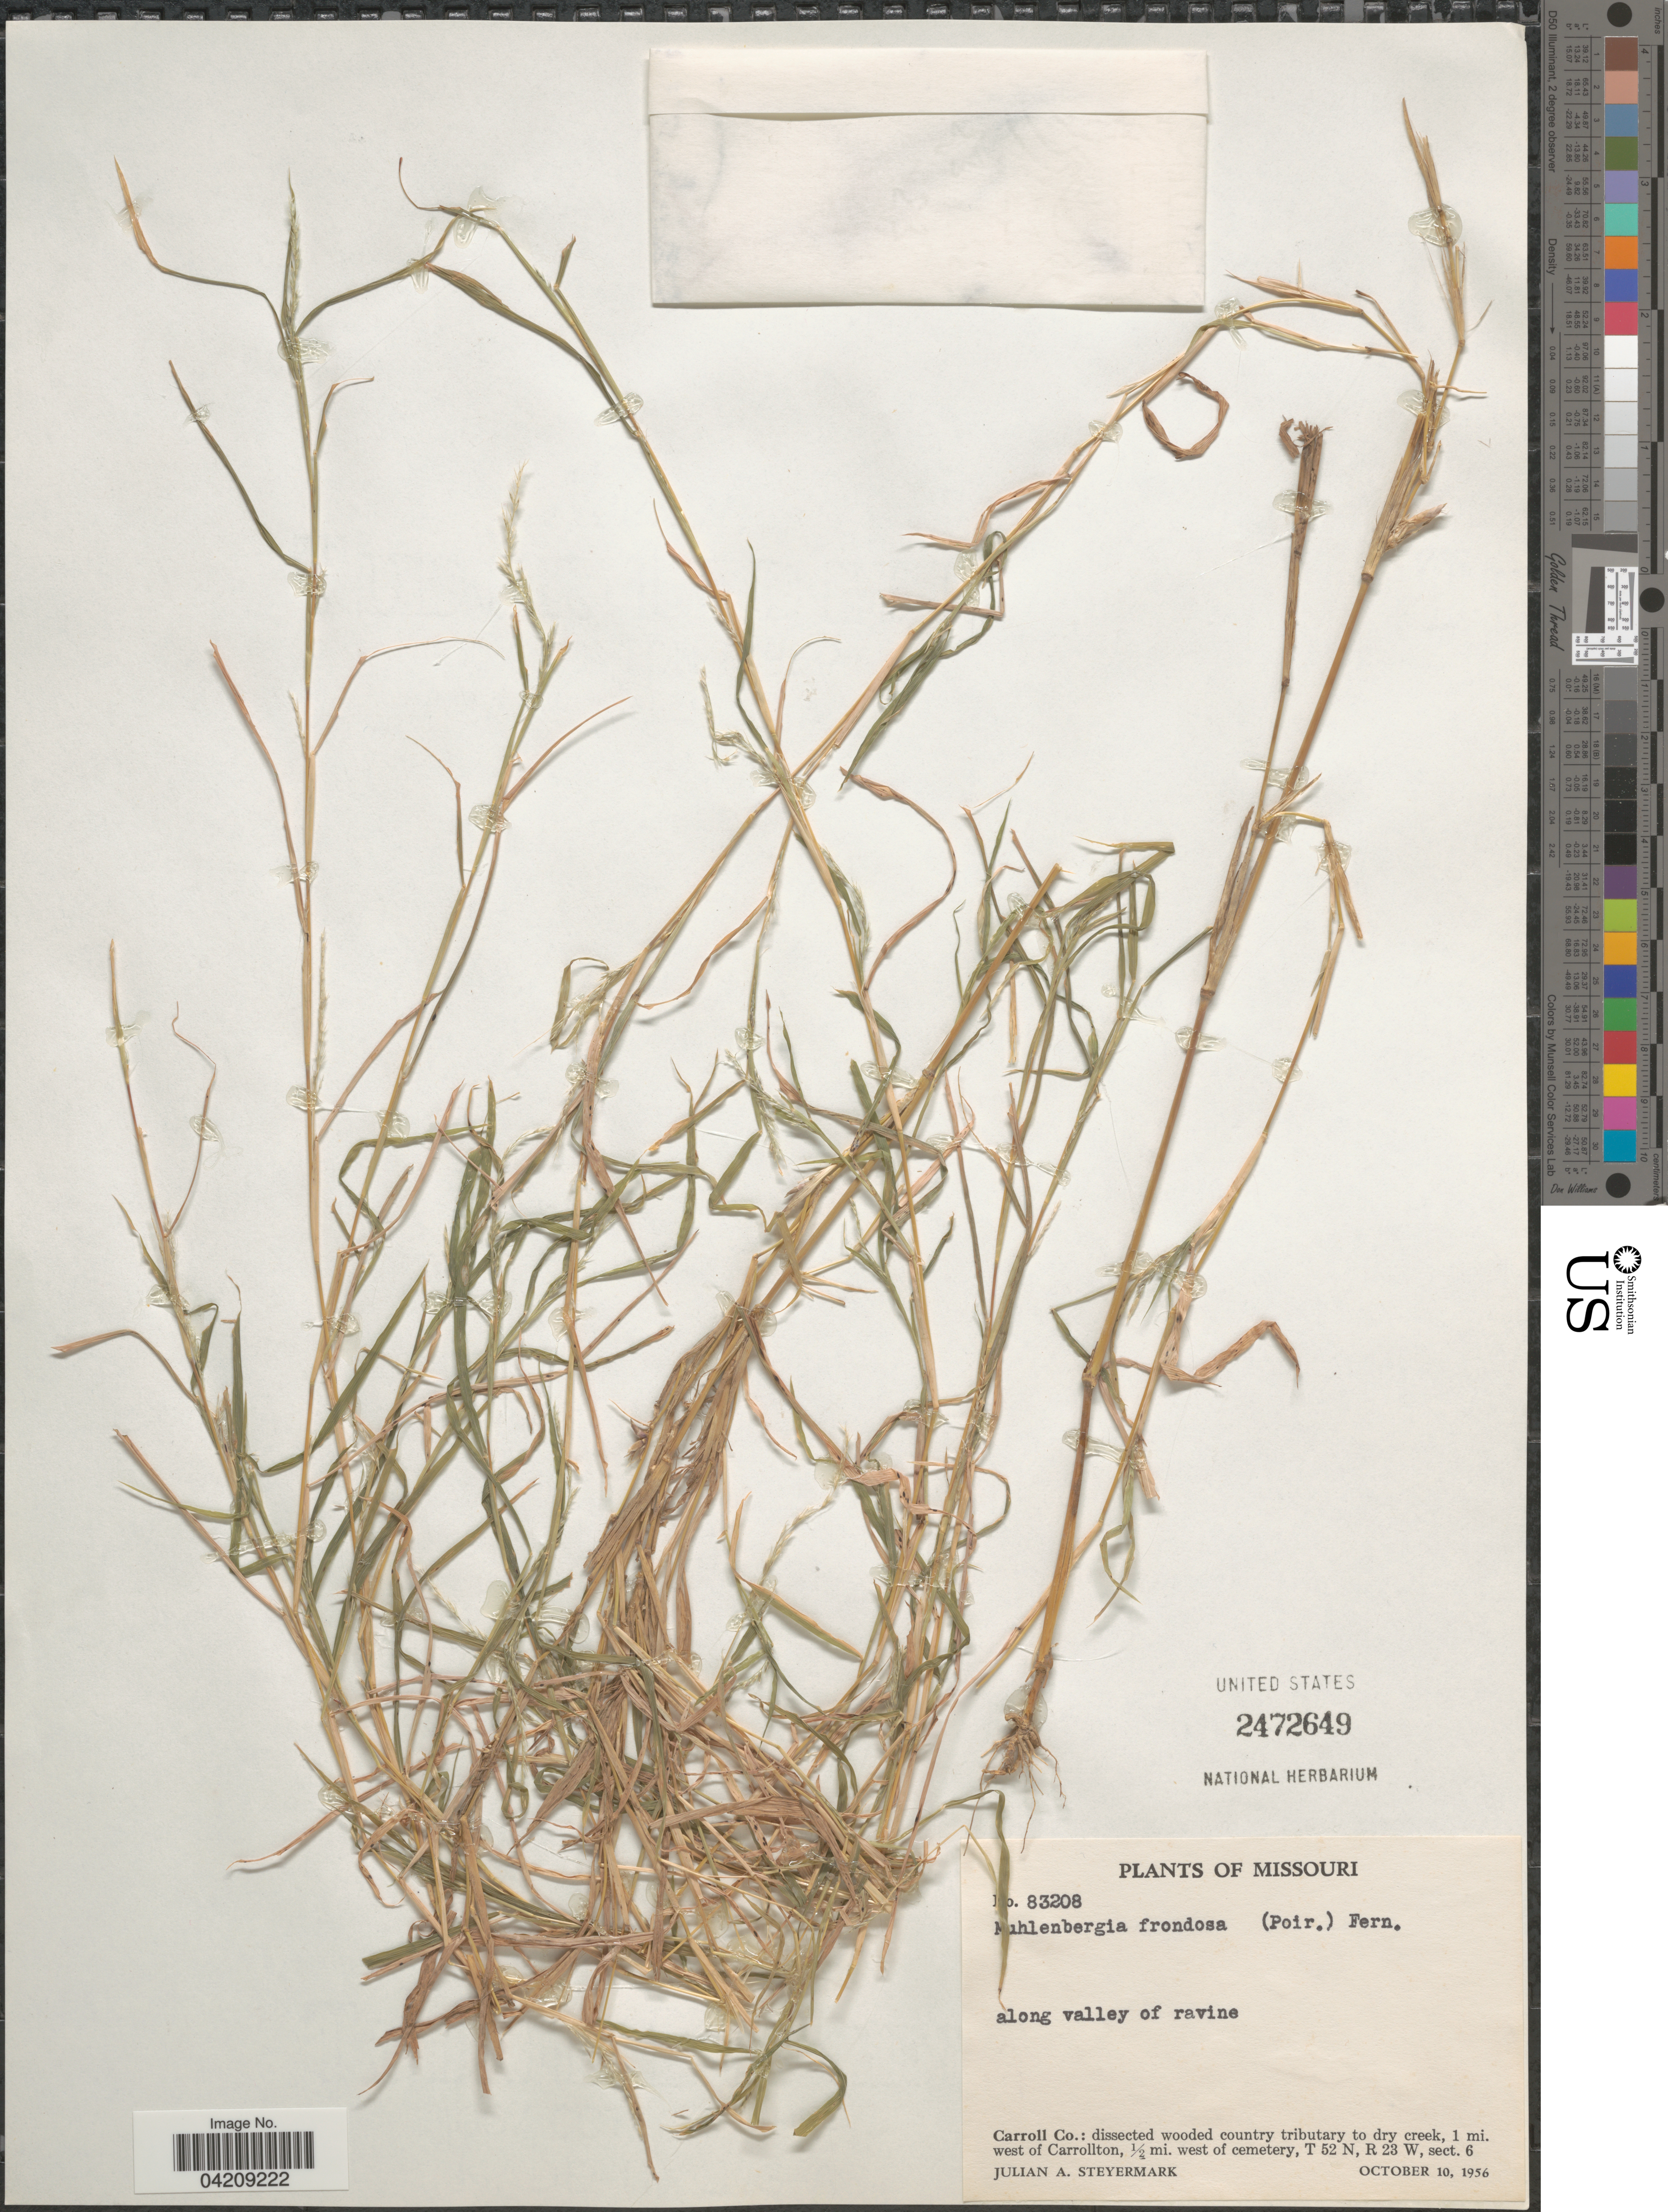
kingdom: Plantae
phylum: Tracheophyta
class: Liliopsida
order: Poales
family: Poaceae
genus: Muhlenbergia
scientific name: Muhlenbergia frondosa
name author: (Poir.) Fernald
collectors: J. Steyermark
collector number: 83208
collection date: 1956-10-10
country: United States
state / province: Missouri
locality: Carroll Co.: dissected wooded country tributary to dry creek, 1 mi. west of Carrollton, ½ mi. west of cemetery, T 52 N, R 23 W, sect. 6.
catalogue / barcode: US 2472649